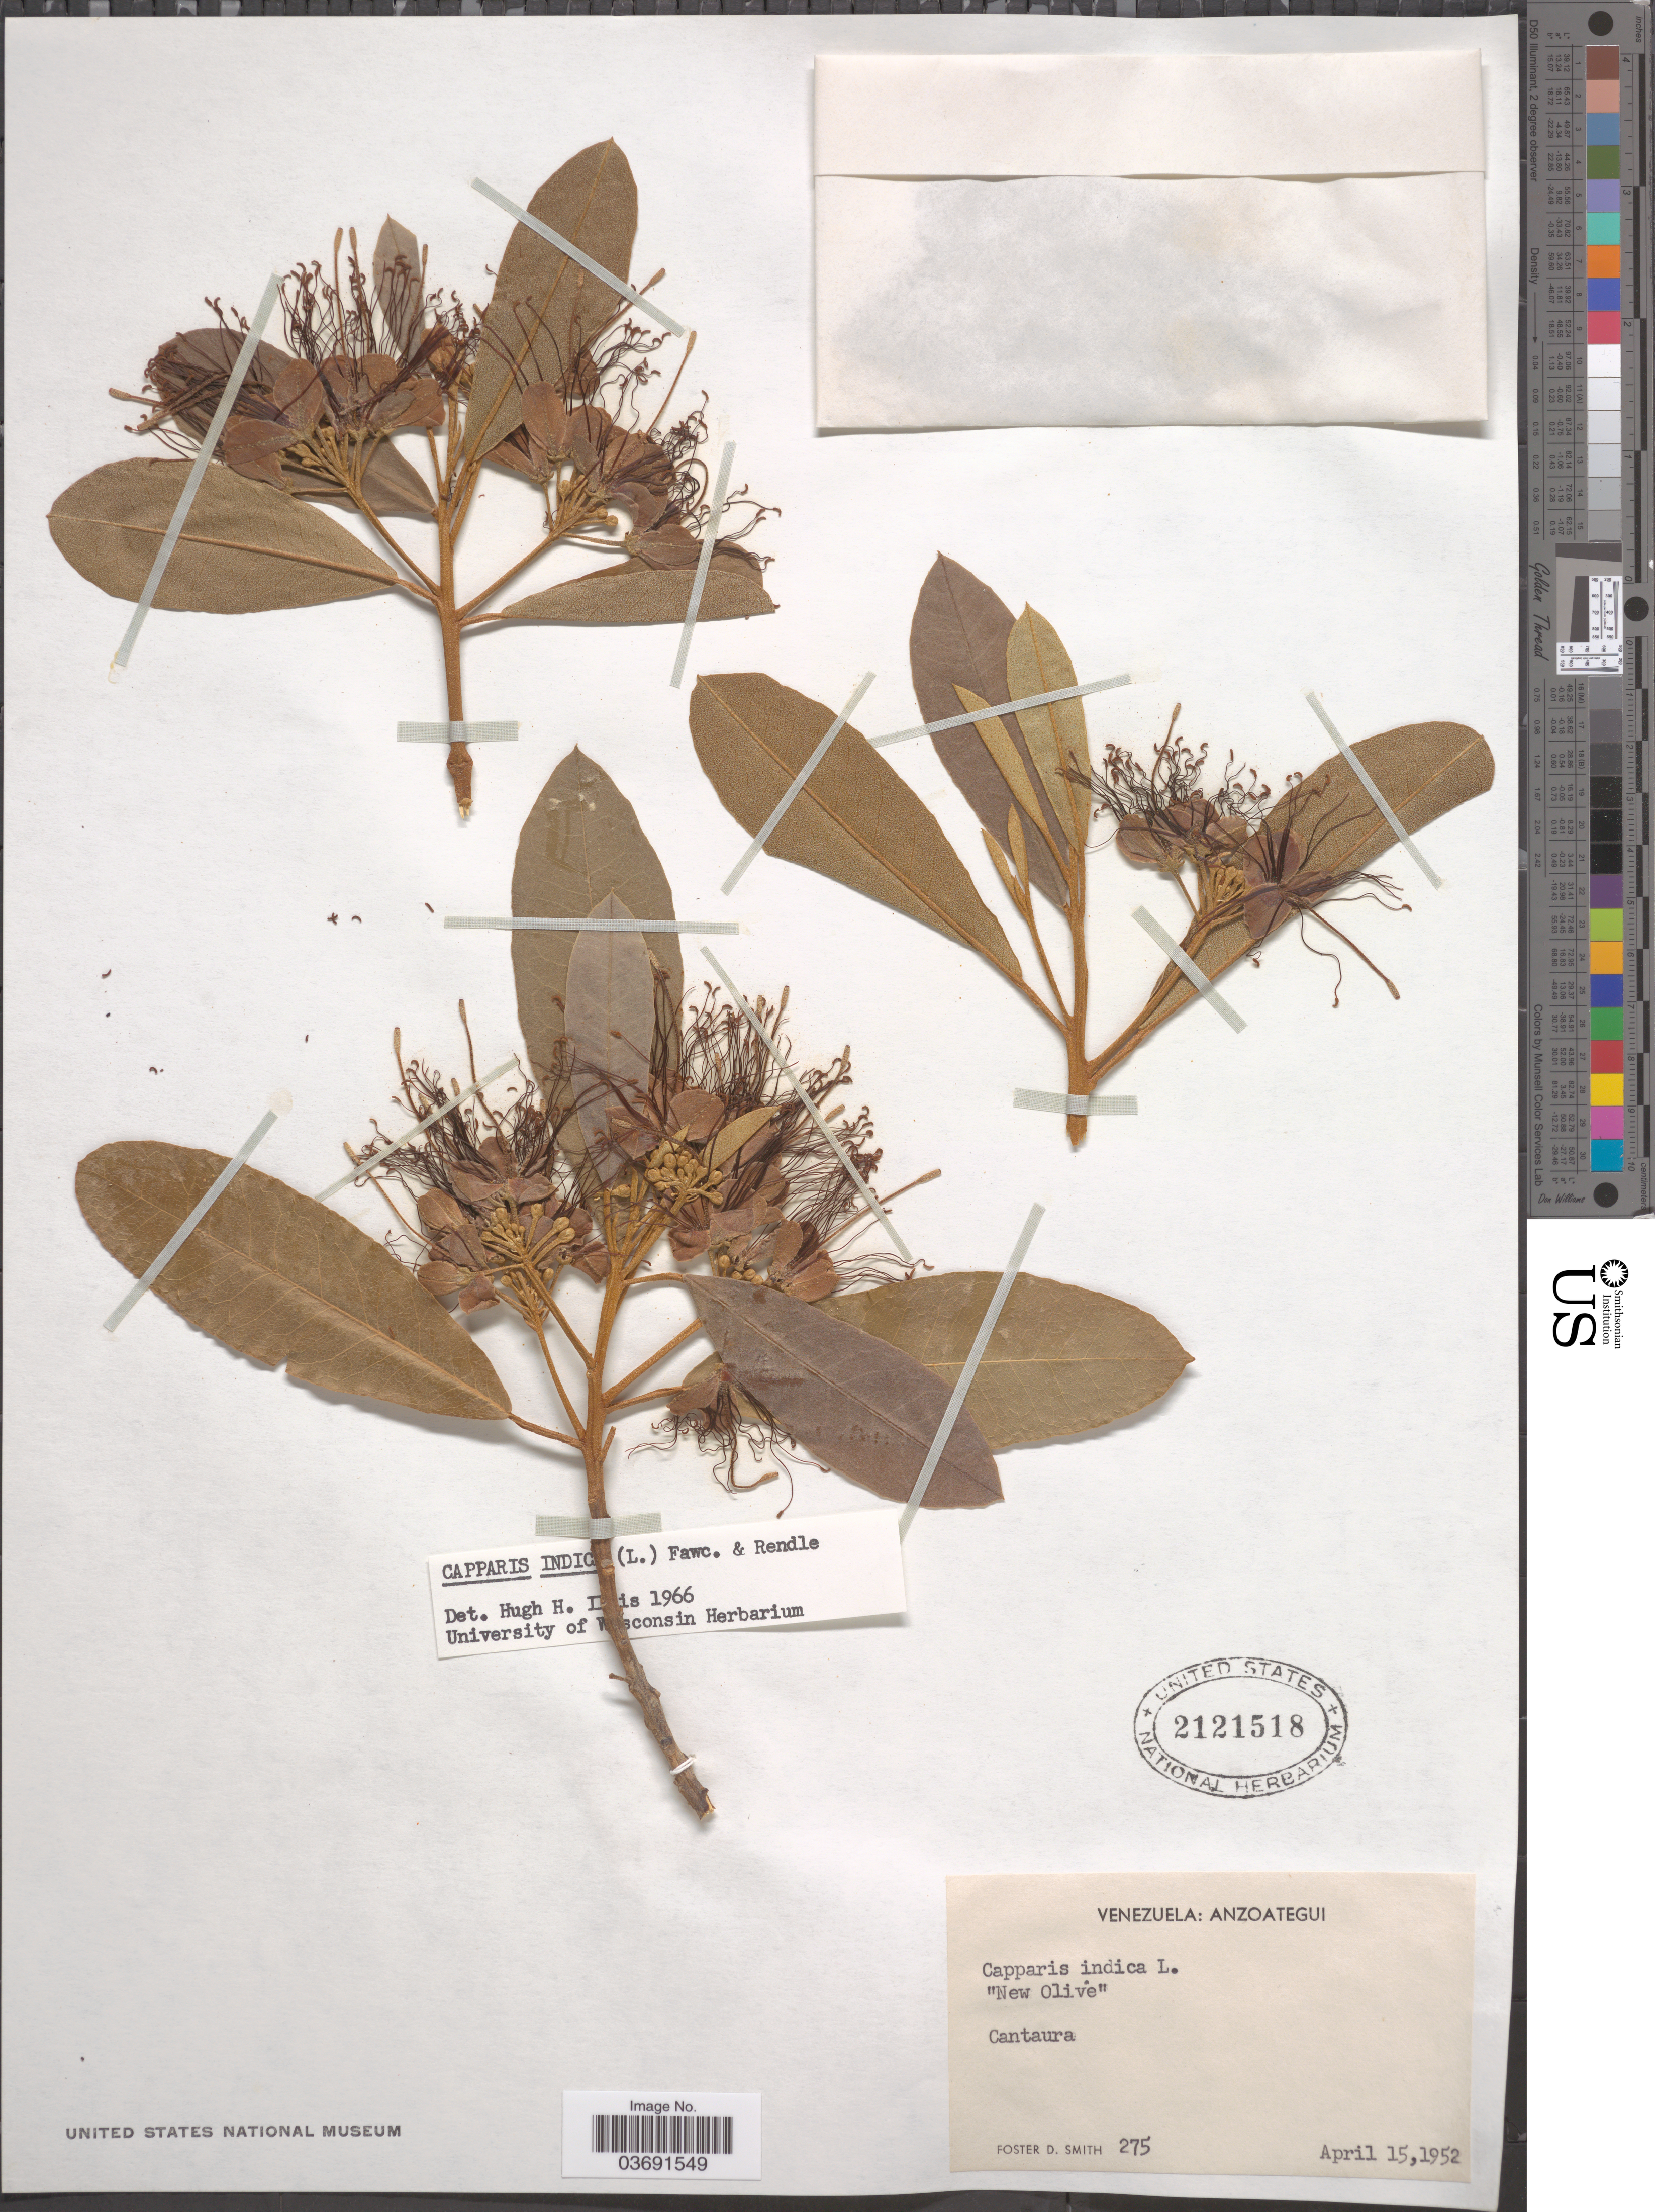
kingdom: Plantae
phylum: Tracheophyta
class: Magnoliopsida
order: Brassicales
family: Capparaceae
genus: Quadrella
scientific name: Quadrella indica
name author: (L.) Iltis & Cornejo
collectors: F. Smith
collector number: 275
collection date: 1952-04-15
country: Venezuela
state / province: Anzoategui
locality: Cantaura.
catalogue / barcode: US 2121518